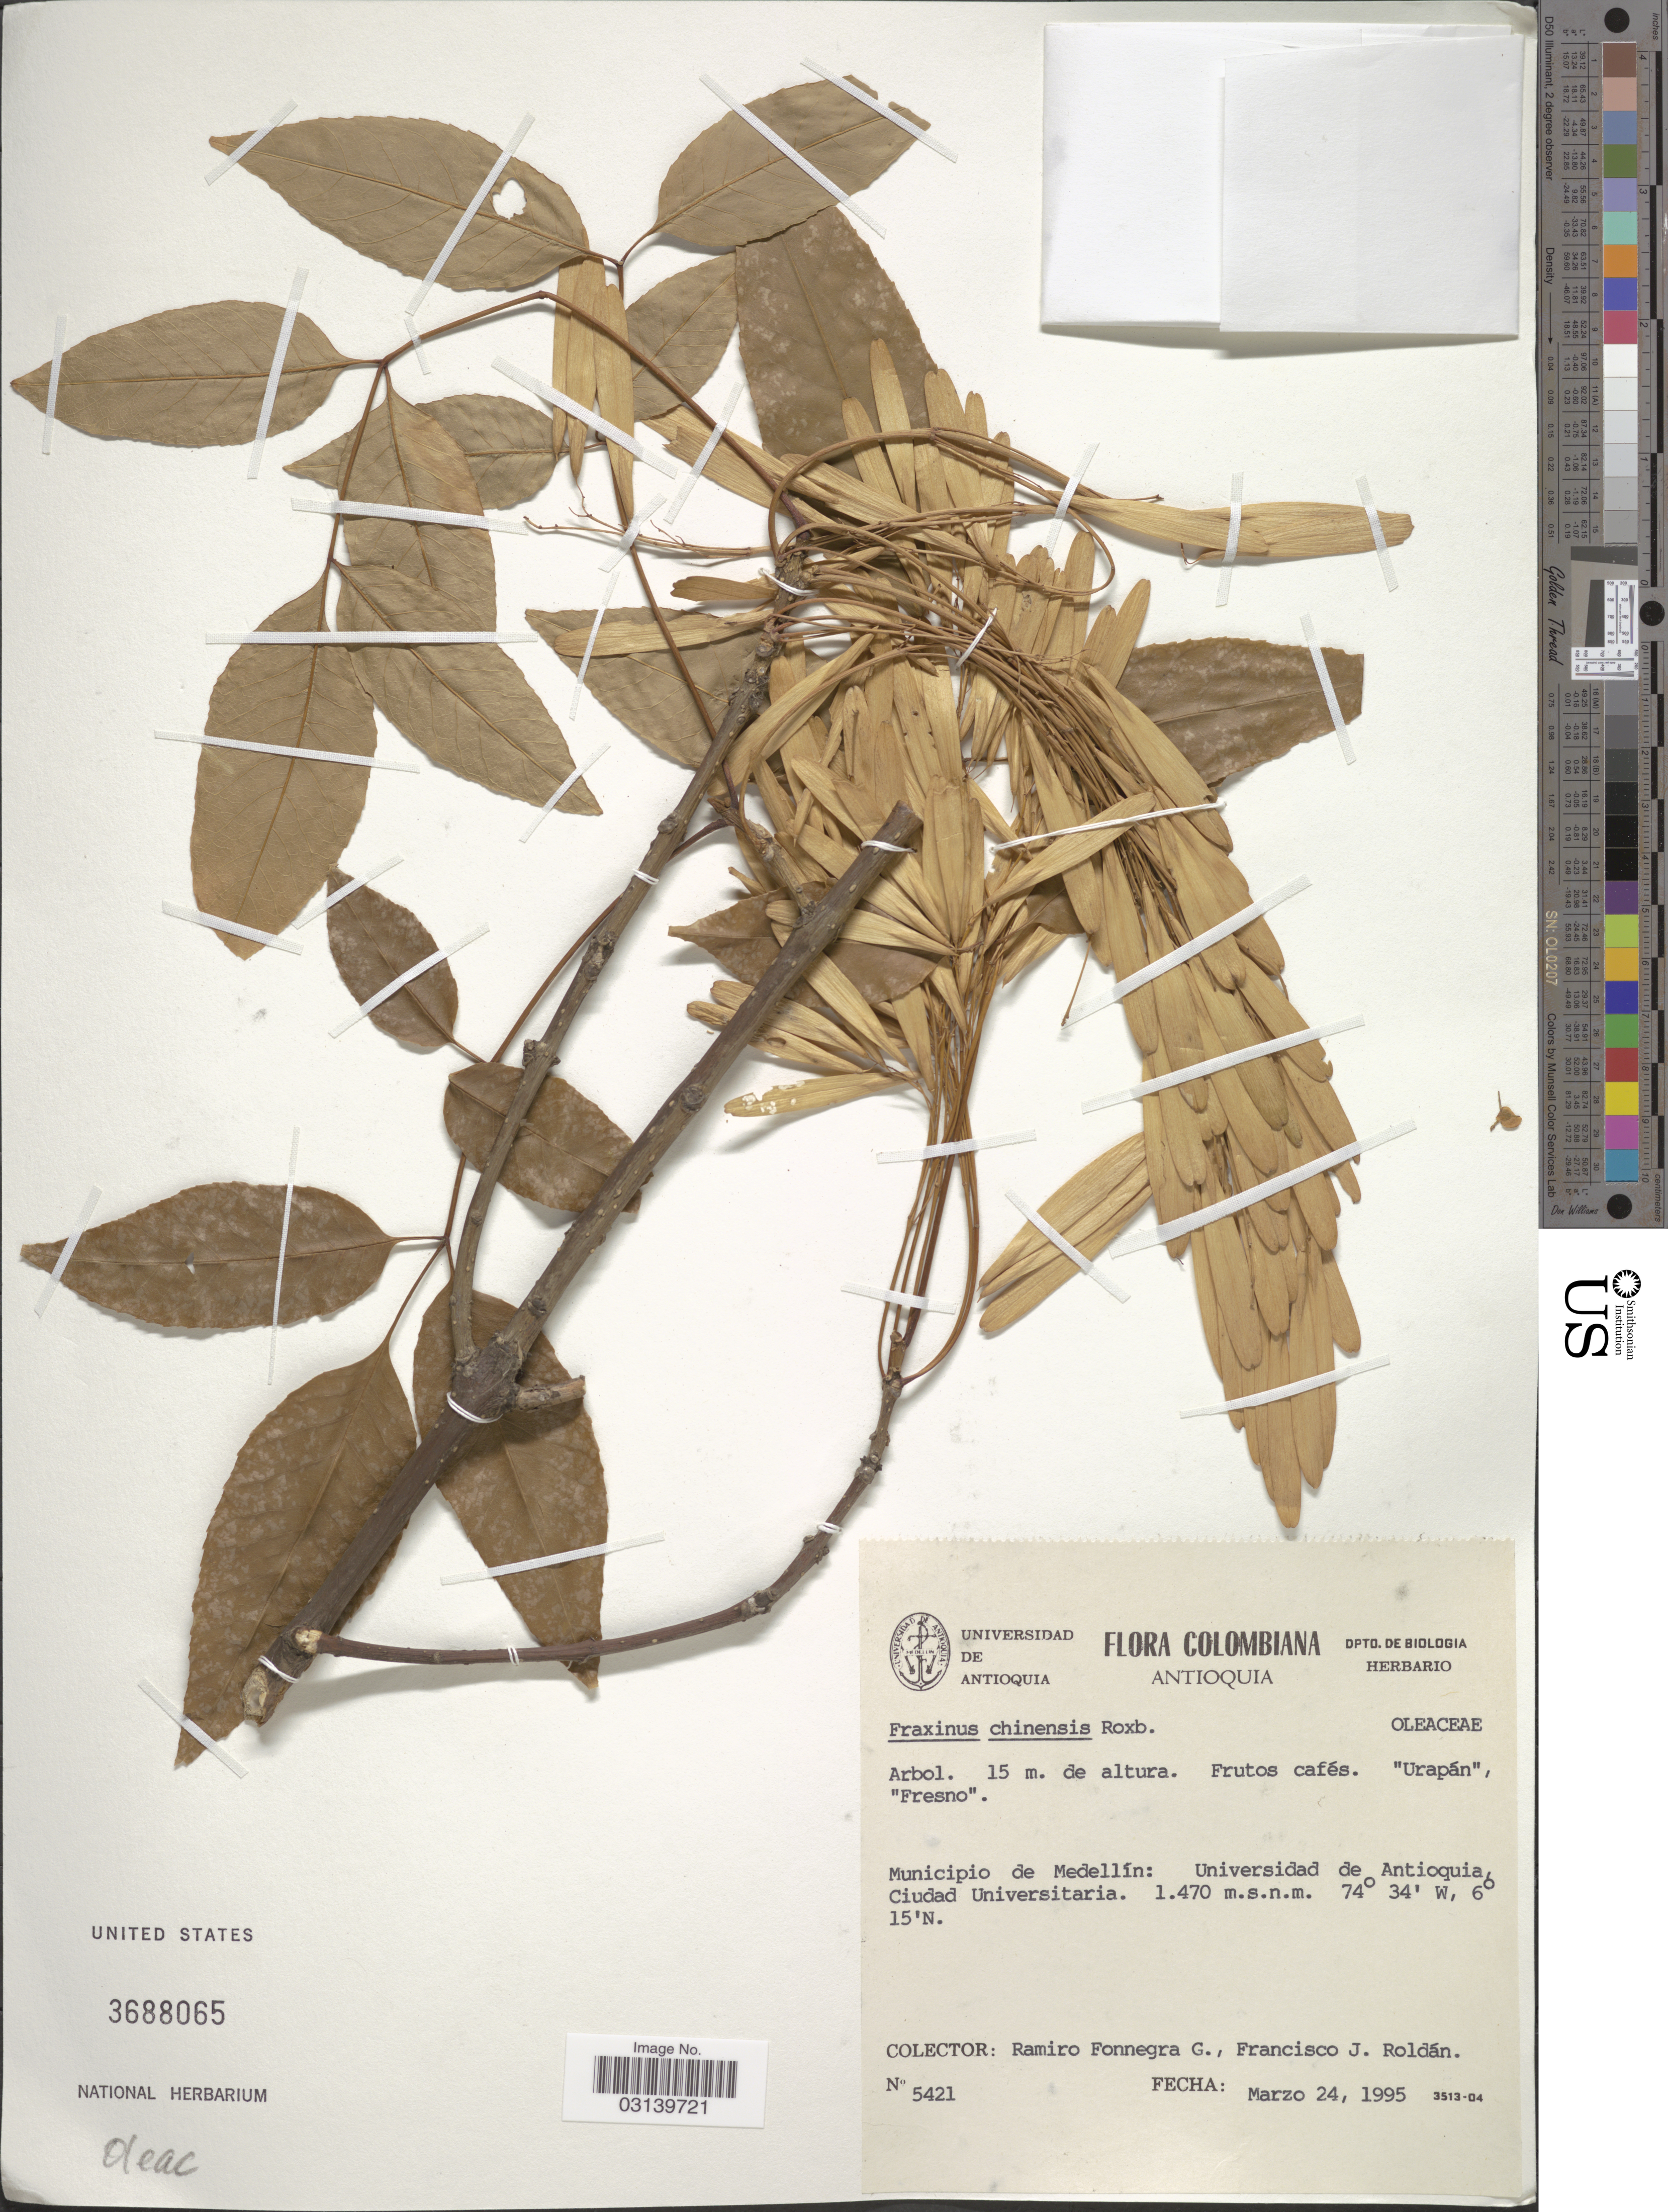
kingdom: Plantae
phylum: Tracheophyta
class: Magnoliopsida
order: Lamiales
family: Oleaceae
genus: Fraxinus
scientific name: Fraxinus chinensis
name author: Roxb.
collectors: R. Fonnegra G. & F. J. Roldán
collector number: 5421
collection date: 1995-03-24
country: Colombia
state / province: Antioquia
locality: Municipio de Medellín: Universidad de Antioquia, Ciudad Universitaria.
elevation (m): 1470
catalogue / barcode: US 3688065